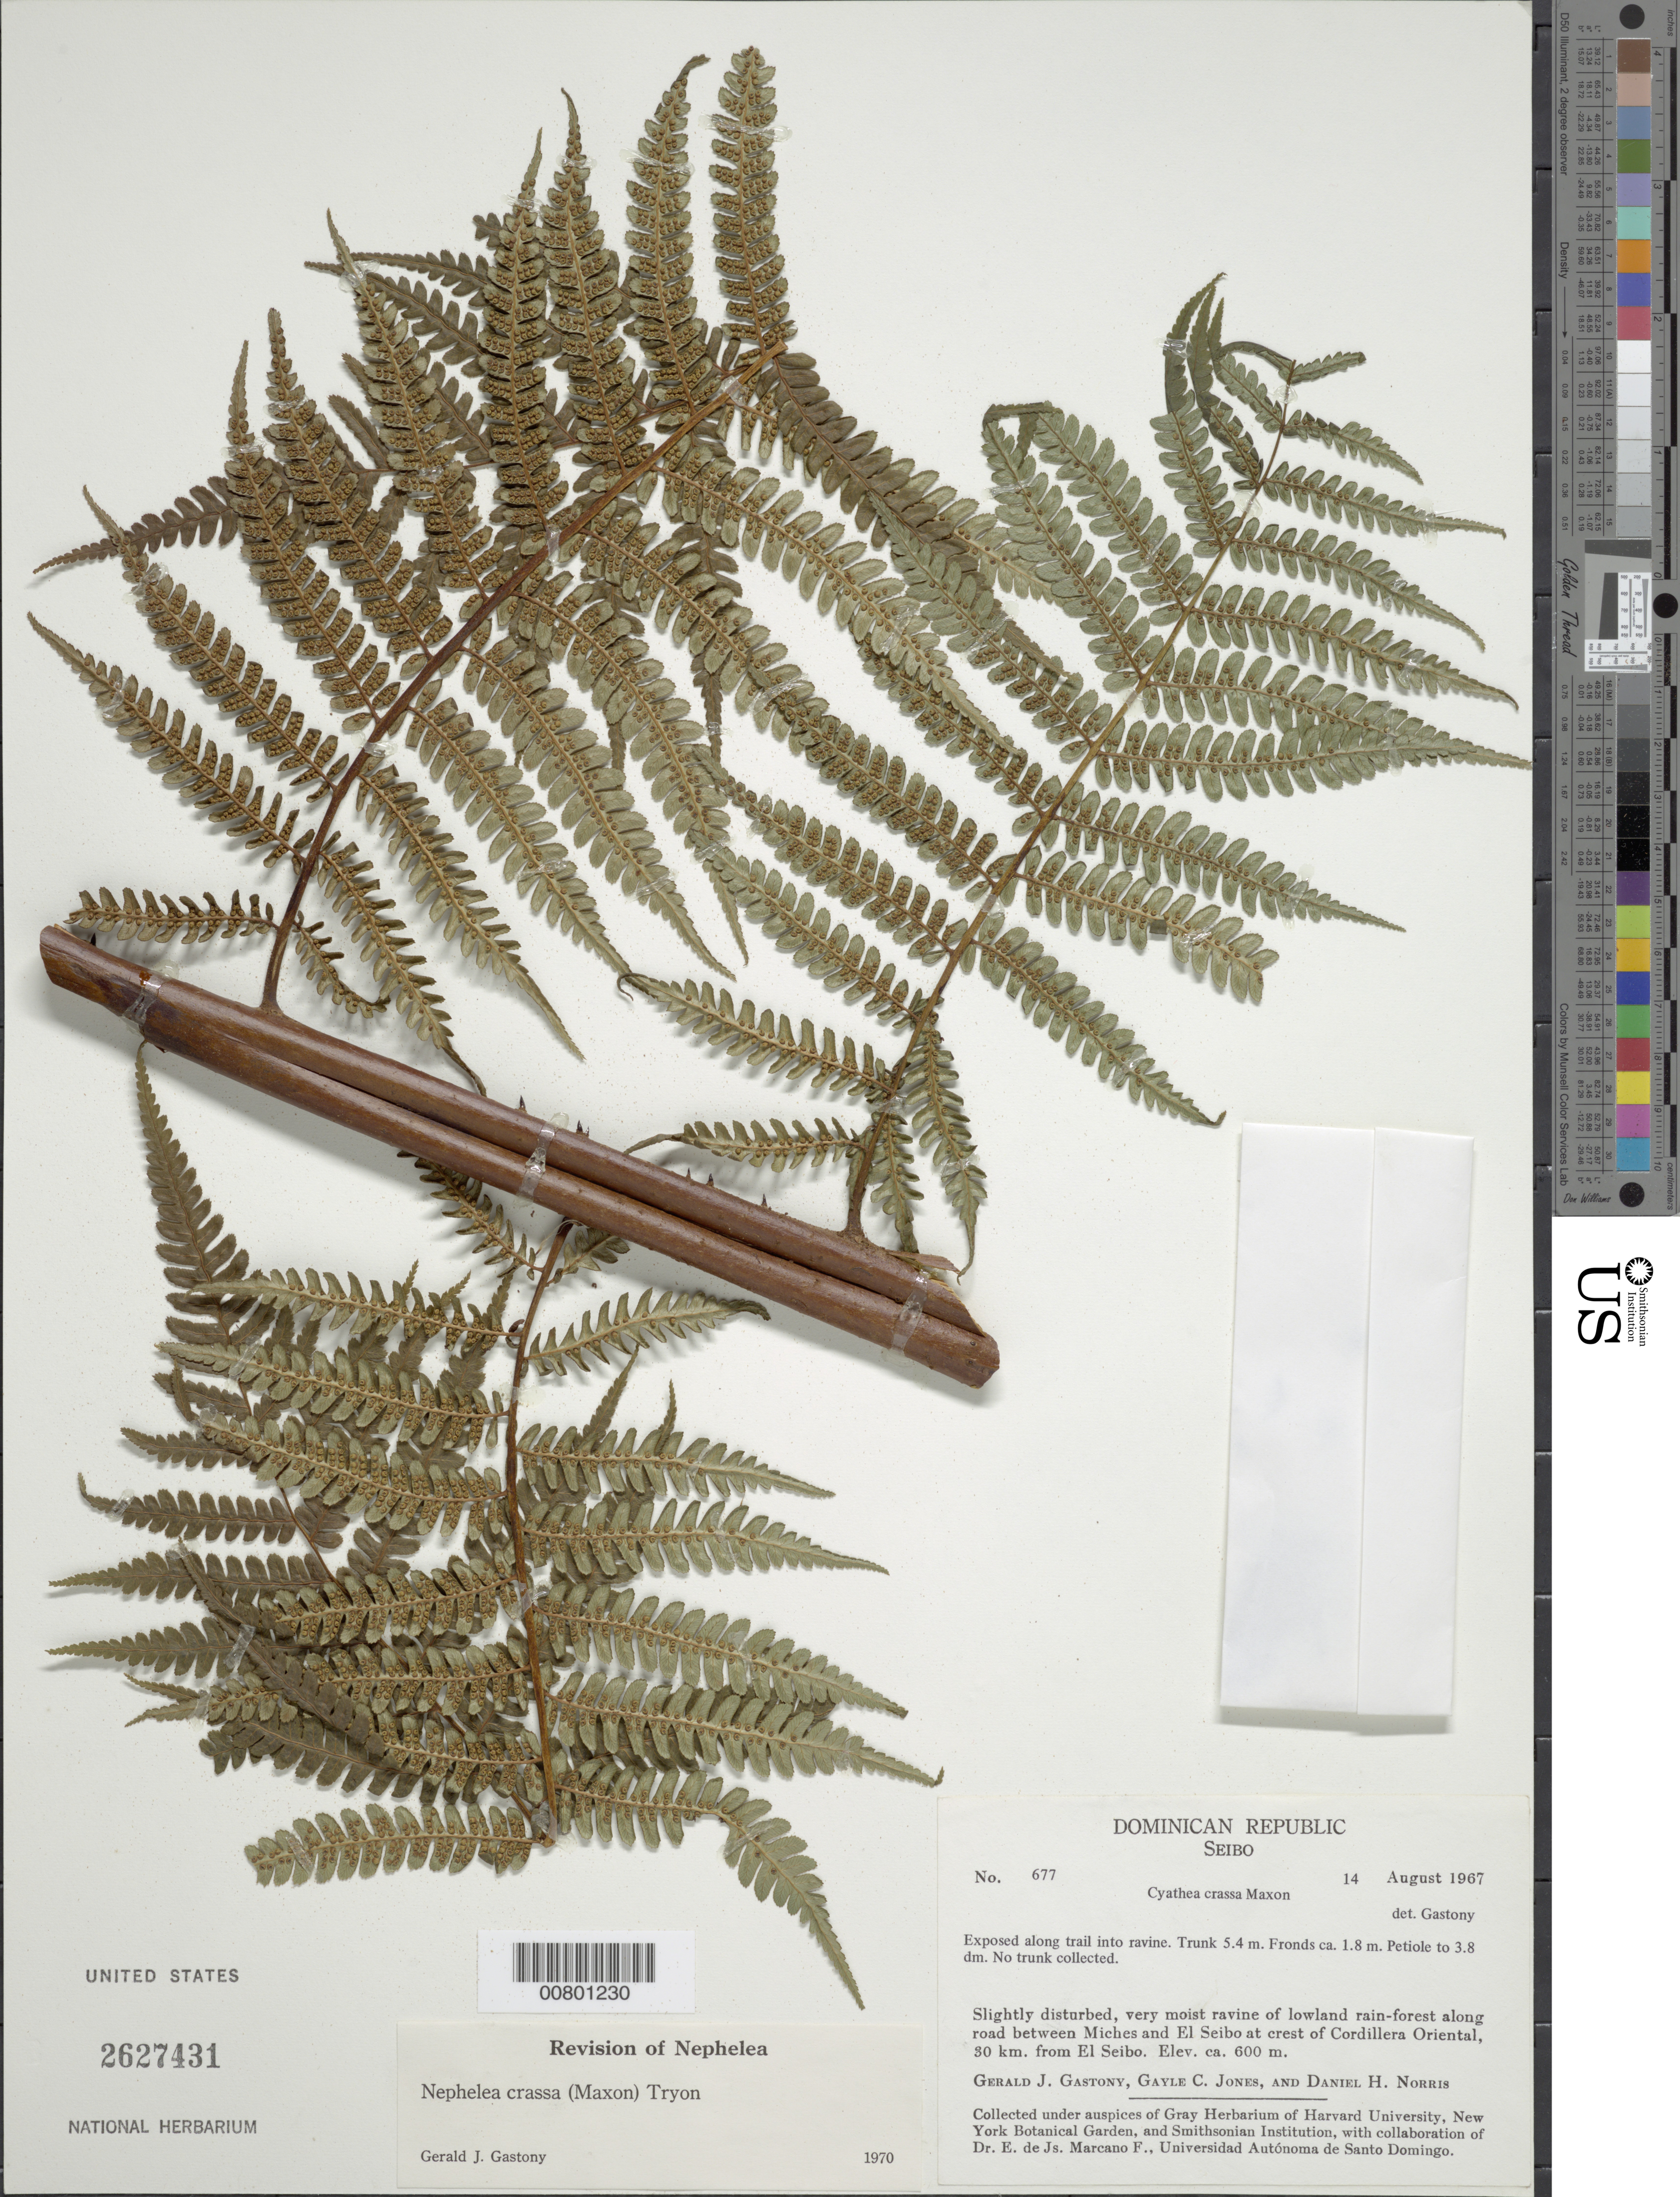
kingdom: Plantae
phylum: Tracheophyta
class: Polypodiopsida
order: Cyatheales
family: Cyatheaceae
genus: Alsophila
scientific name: Alsophila jimeneziana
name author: D.S. Conant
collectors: G. Gastony, G. C. Jones & D. H. Norris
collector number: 677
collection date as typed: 14 Aug 1967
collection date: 1967-08-14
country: Dominican Republic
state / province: El Seibo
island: Hispaniola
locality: Miches to El Seibo road, crest of Cordillera Oriental, 30 km from El Seibo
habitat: Slightly disturbed, very moist ravine of lowland rainforest along road; exposed along trail into ravine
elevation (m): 600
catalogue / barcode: US 2627431